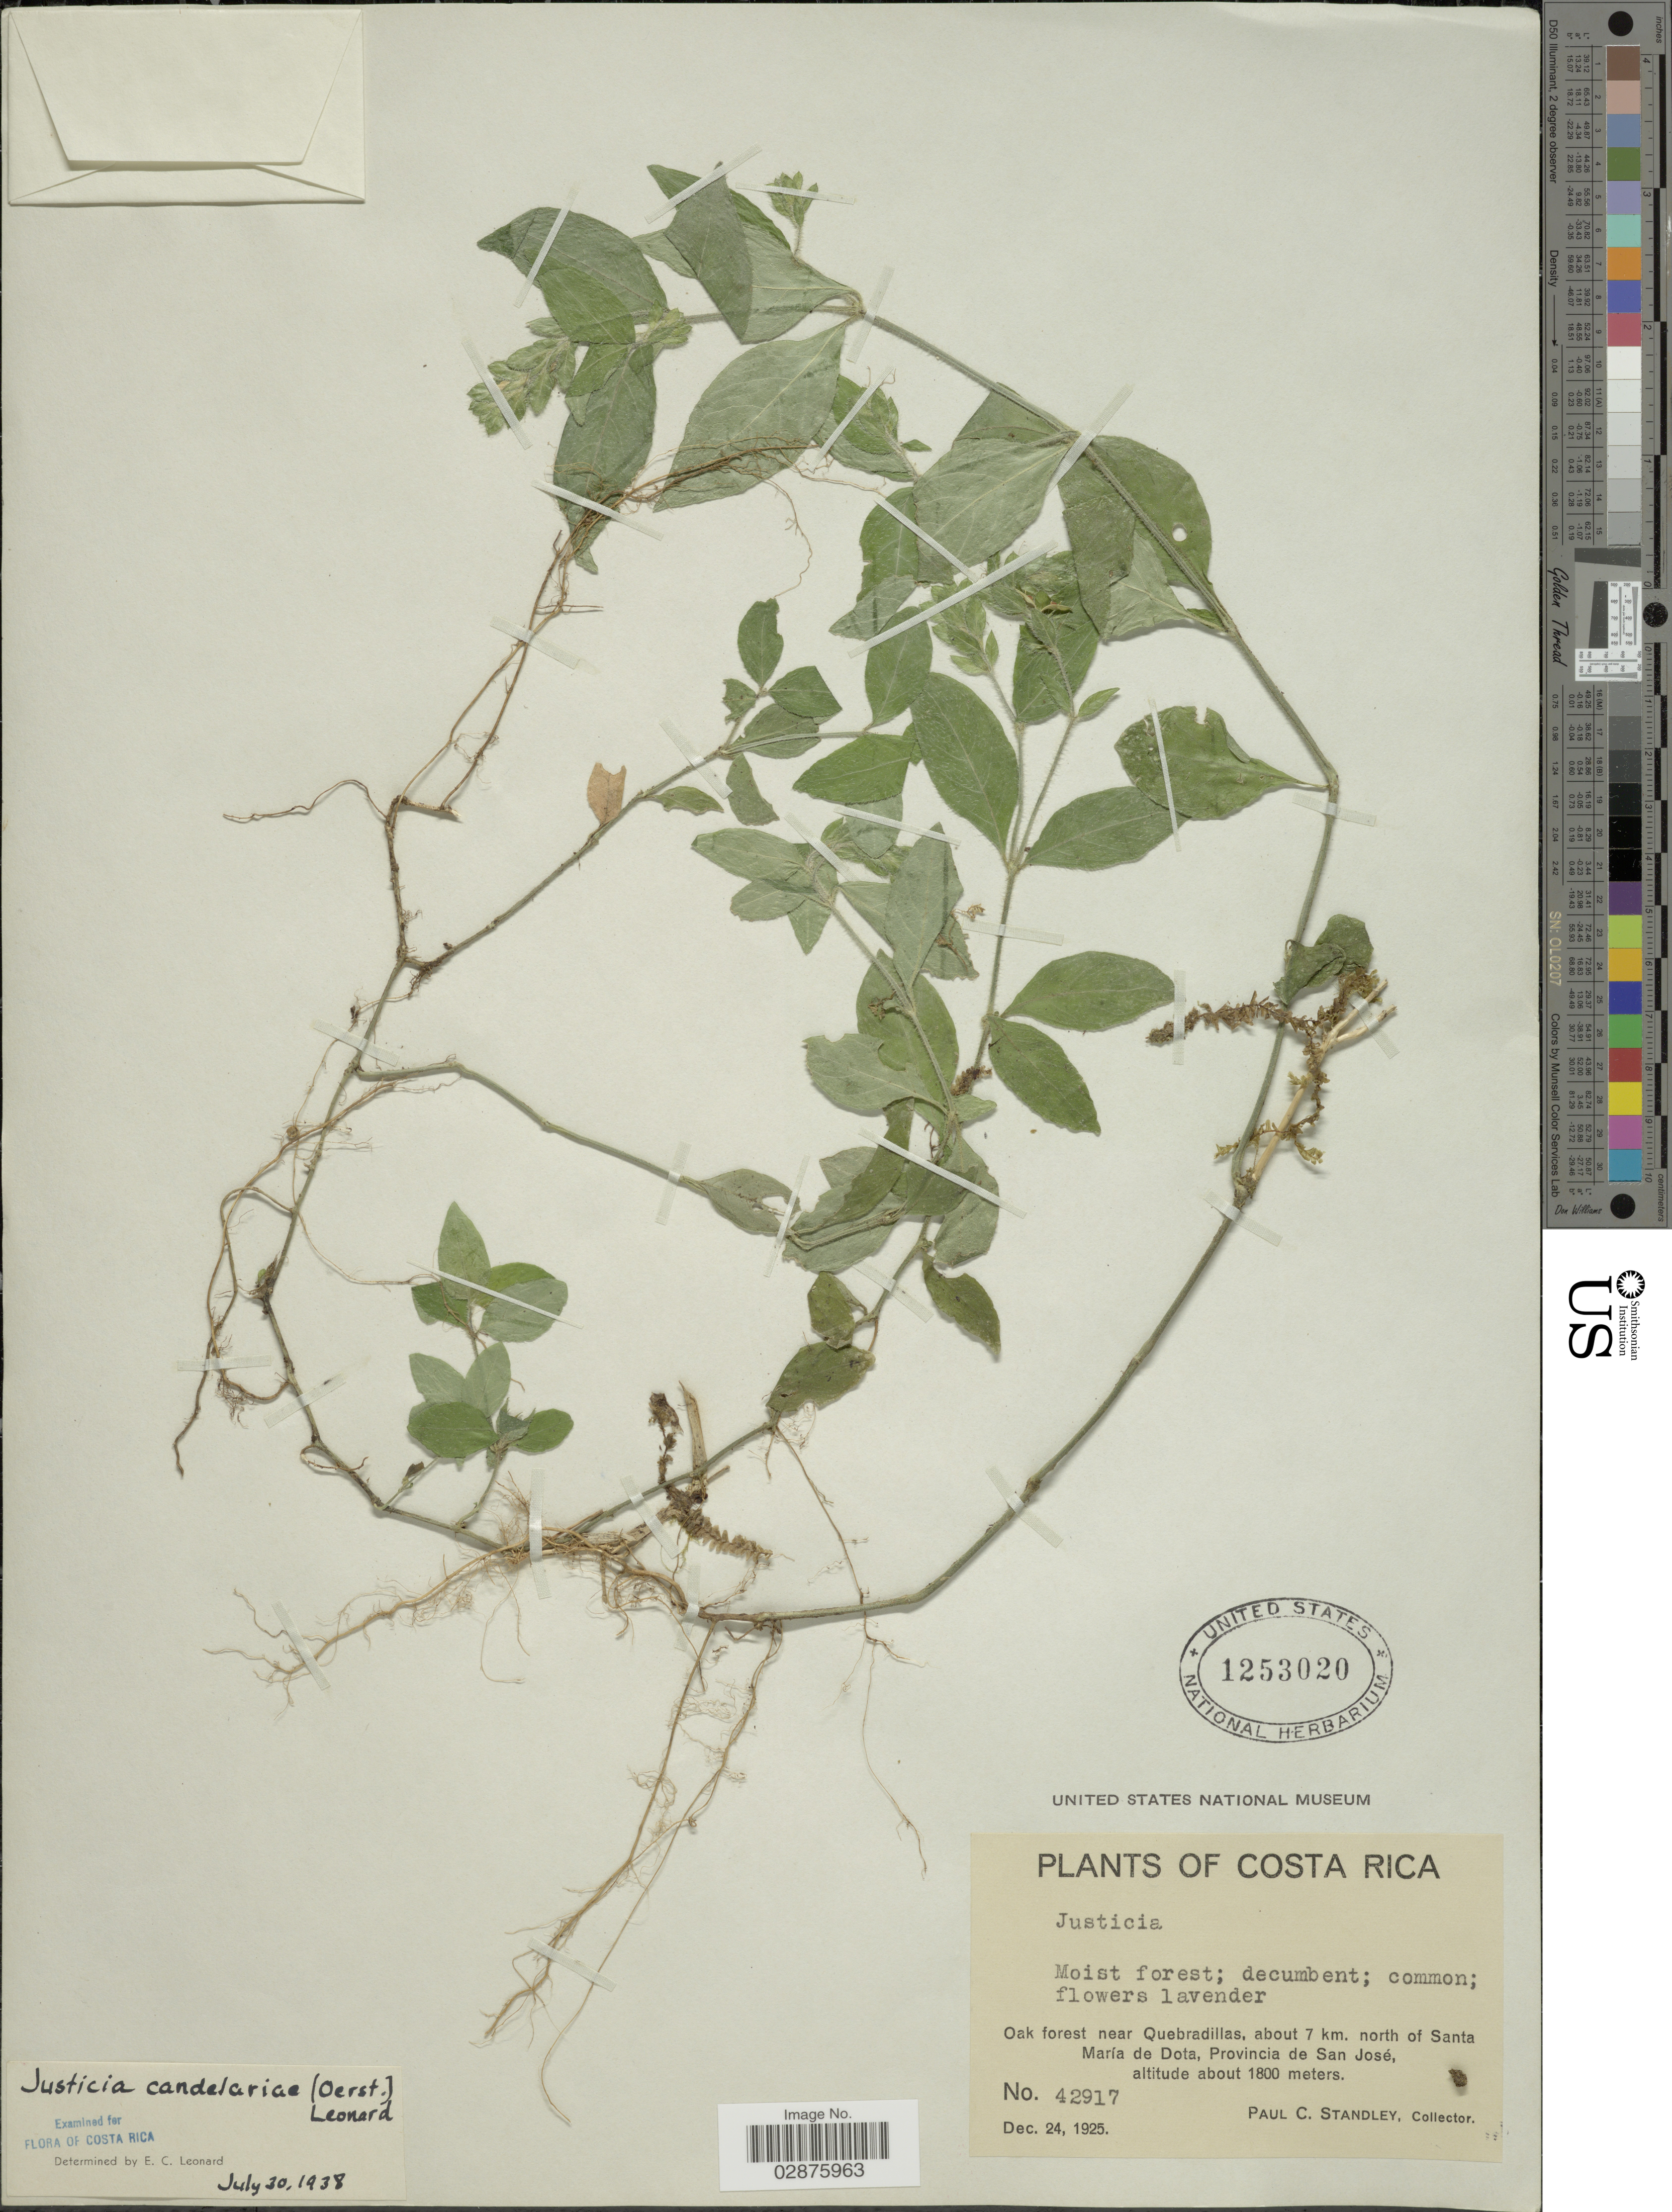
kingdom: Plantae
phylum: Tracheophyta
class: Magnoliopsida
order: Lamiales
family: Acanthaceae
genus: Justicia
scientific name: Justicia candelariae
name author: (Oerst.) Leonard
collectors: P. C. Standley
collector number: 42917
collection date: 1925-12-24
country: Costa Rica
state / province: San José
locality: Oak forest near Quebradillas, about 7 km. north of Santa María de Dota, Provincia de San José.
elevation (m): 1800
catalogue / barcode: US 1253020